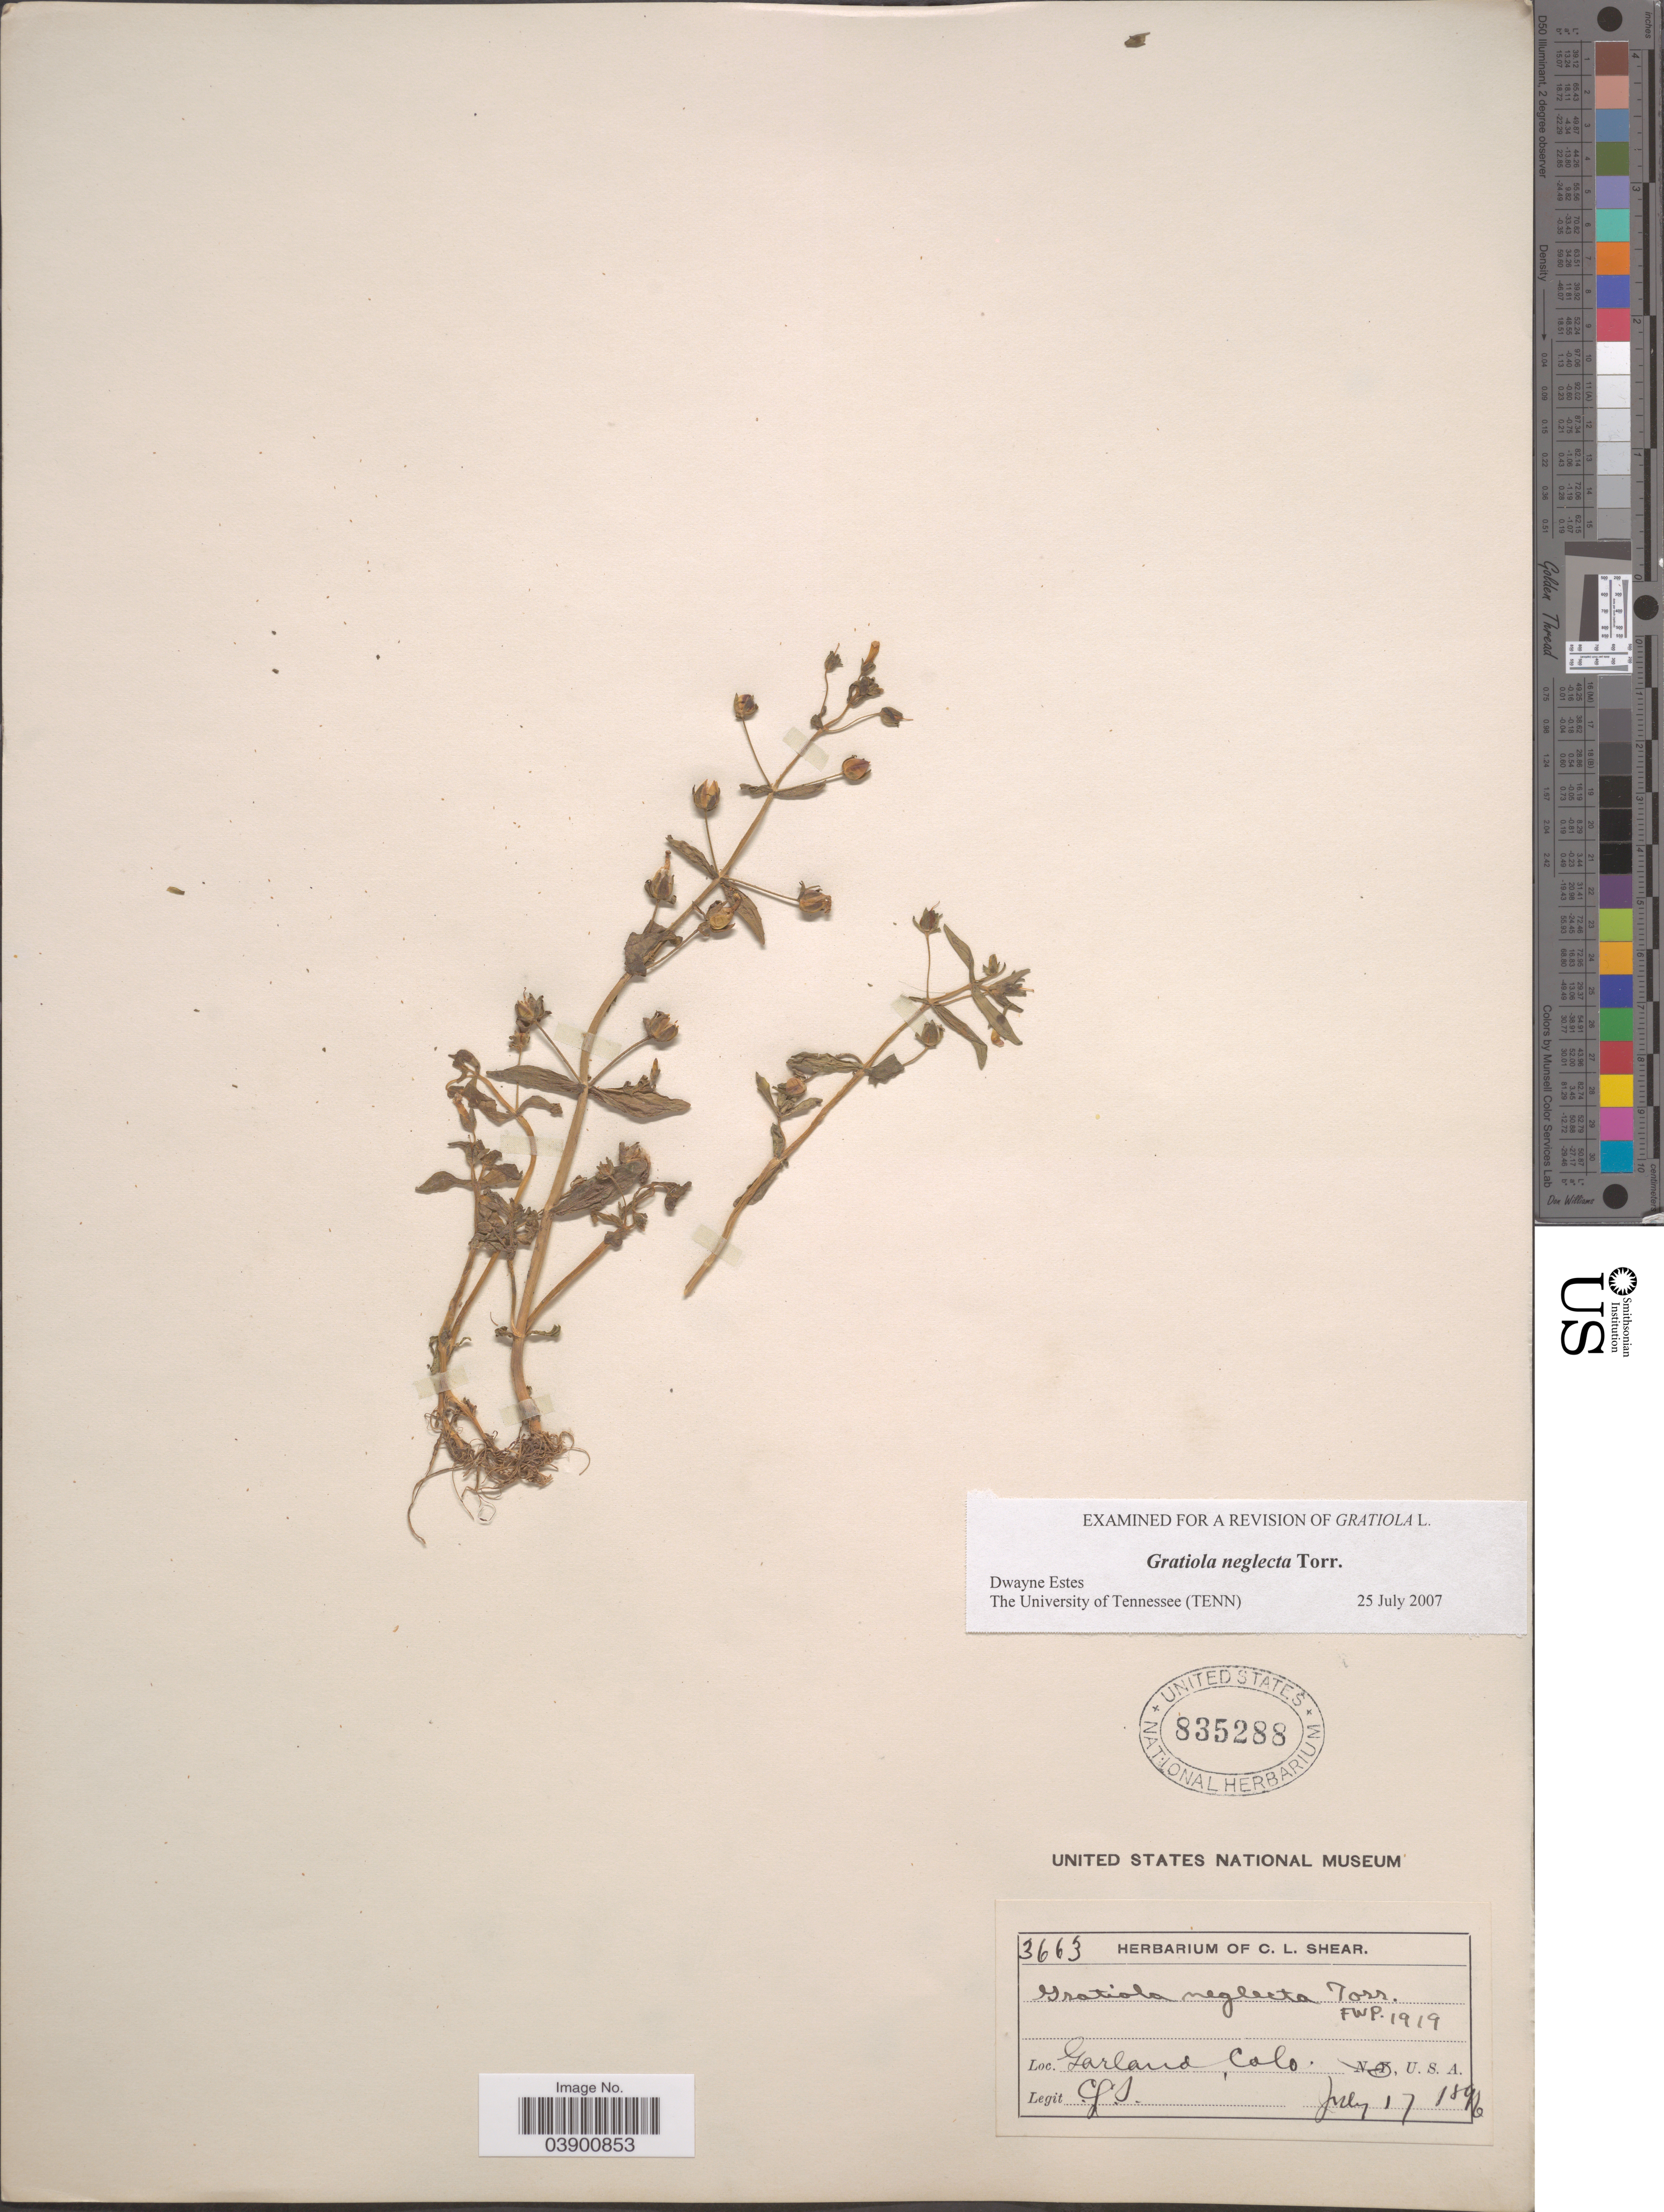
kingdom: Plantae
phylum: Tracheophyta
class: Magnoliopsida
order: Lamiales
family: Plantaginaceae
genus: Gratiola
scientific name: Gratiola neglecta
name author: Torr.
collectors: C. L. Shear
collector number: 3663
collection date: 1896-07-17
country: United States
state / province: Colorado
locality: Garland.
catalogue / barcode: US 835288